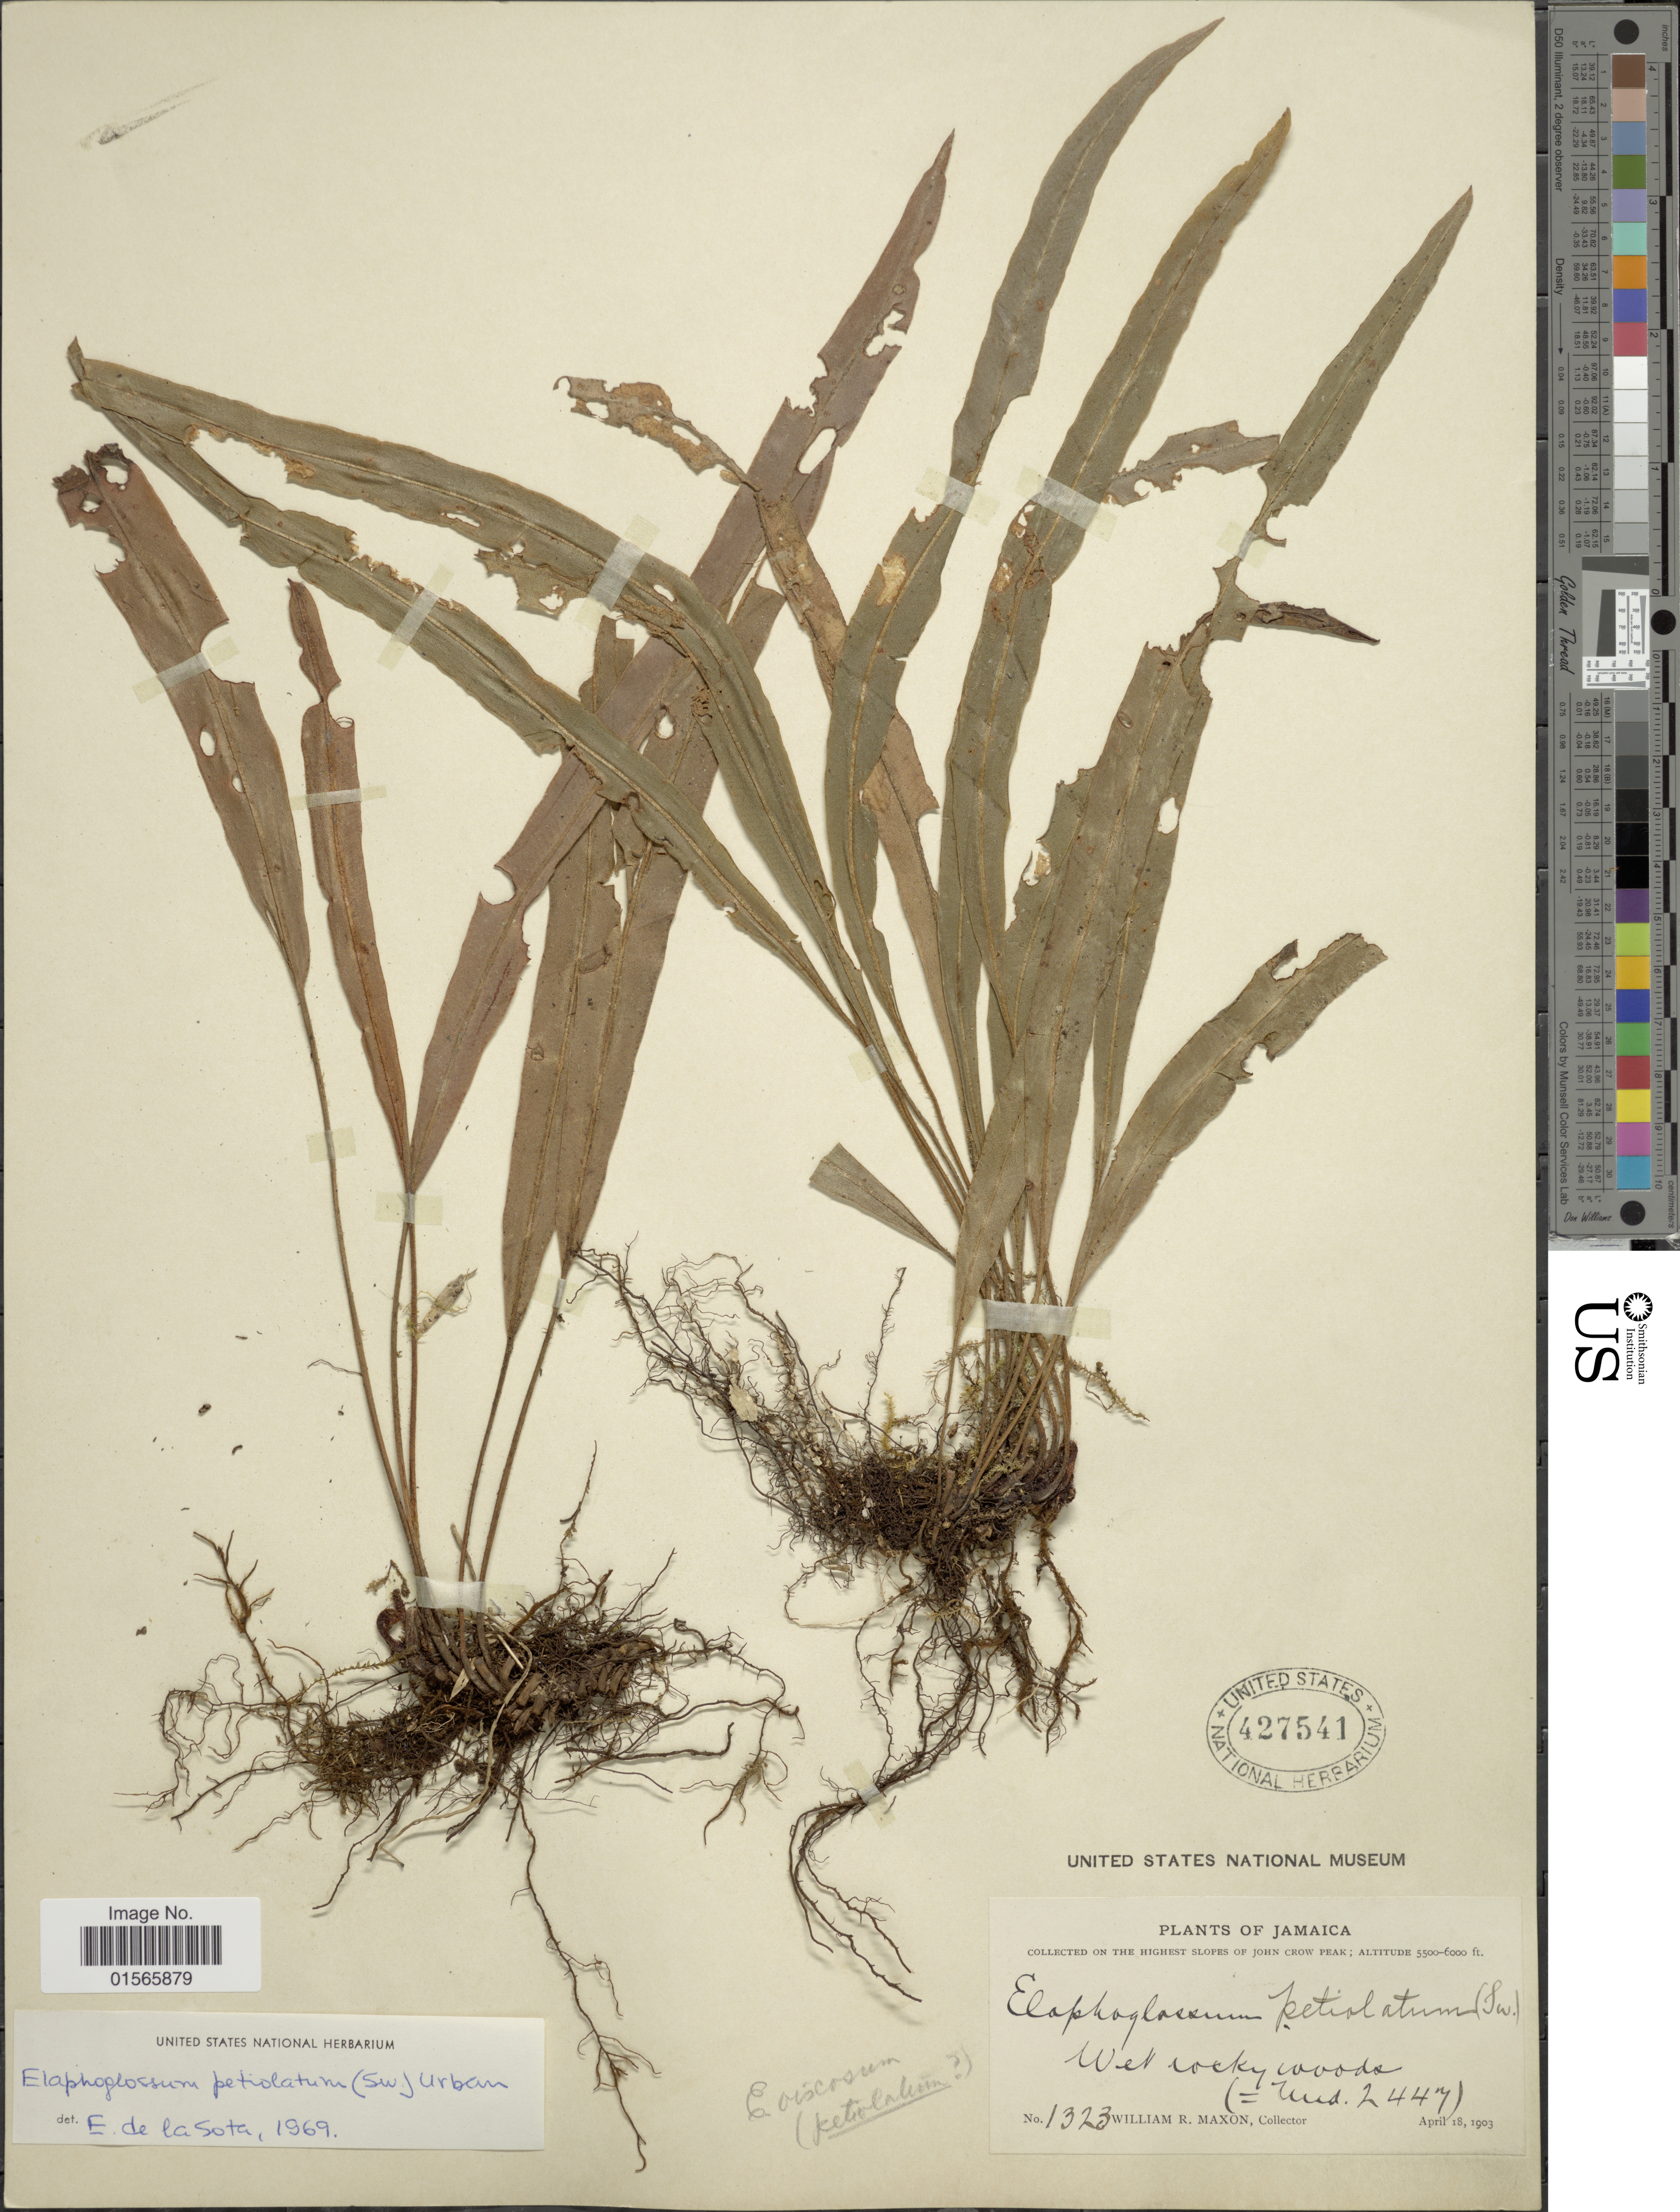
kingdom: Plantae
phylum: Tracheophyta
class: Polypodiopsida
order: Polypodiales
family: Dryopteridaceae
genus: Elaphoglossum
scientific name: Elaphoglossum peltatum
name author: (Sw.) Urb.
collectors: W. R. Maxon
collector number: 1323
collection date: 1903-04-18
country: Jamaica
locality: On the highest slopes of John Crow Peak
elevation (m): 1676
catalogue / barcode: US 427541